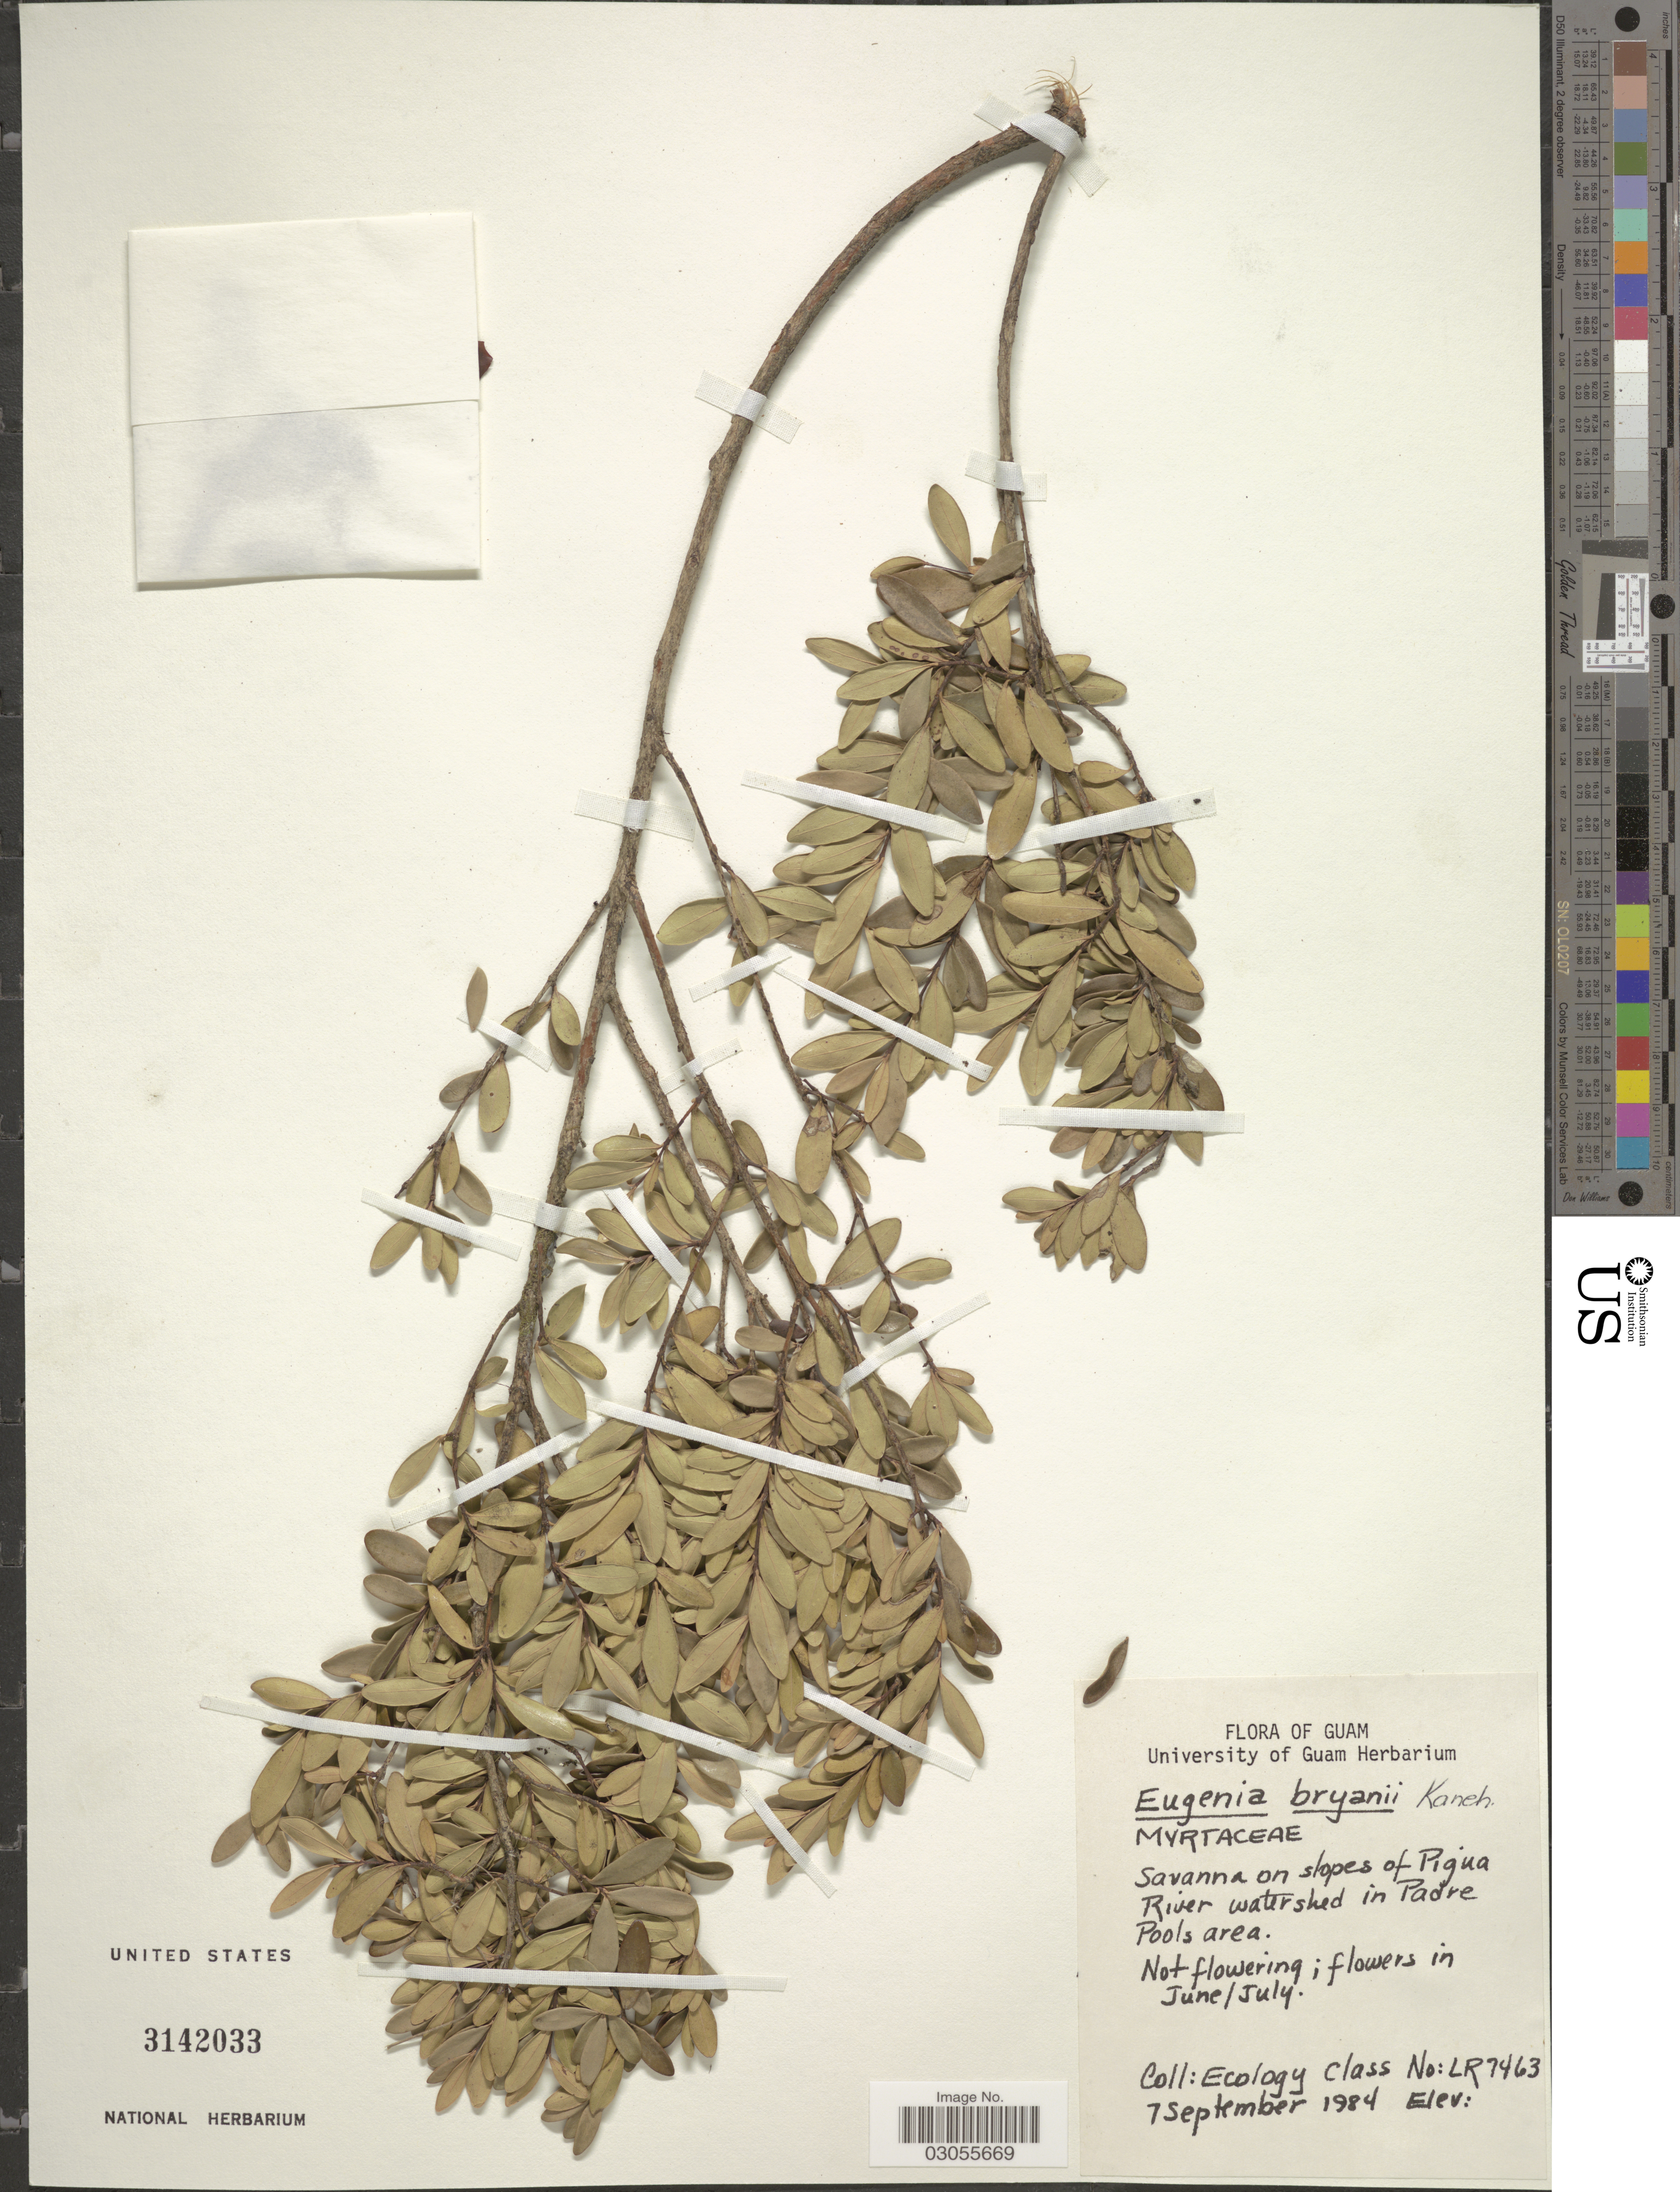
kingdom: Plantae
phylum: Tracheophyta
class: Magnoliopsida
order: Myrtales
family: Myrtaceae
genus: Eugenia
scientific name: Eugenia bryanii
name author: Kaneh.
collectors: Ecology class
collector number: LR7463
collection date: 1984-09-07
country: Guam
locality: Savanna on slopes of Pigua. River watershed in Padre Pools area.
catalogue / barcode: US 3142033